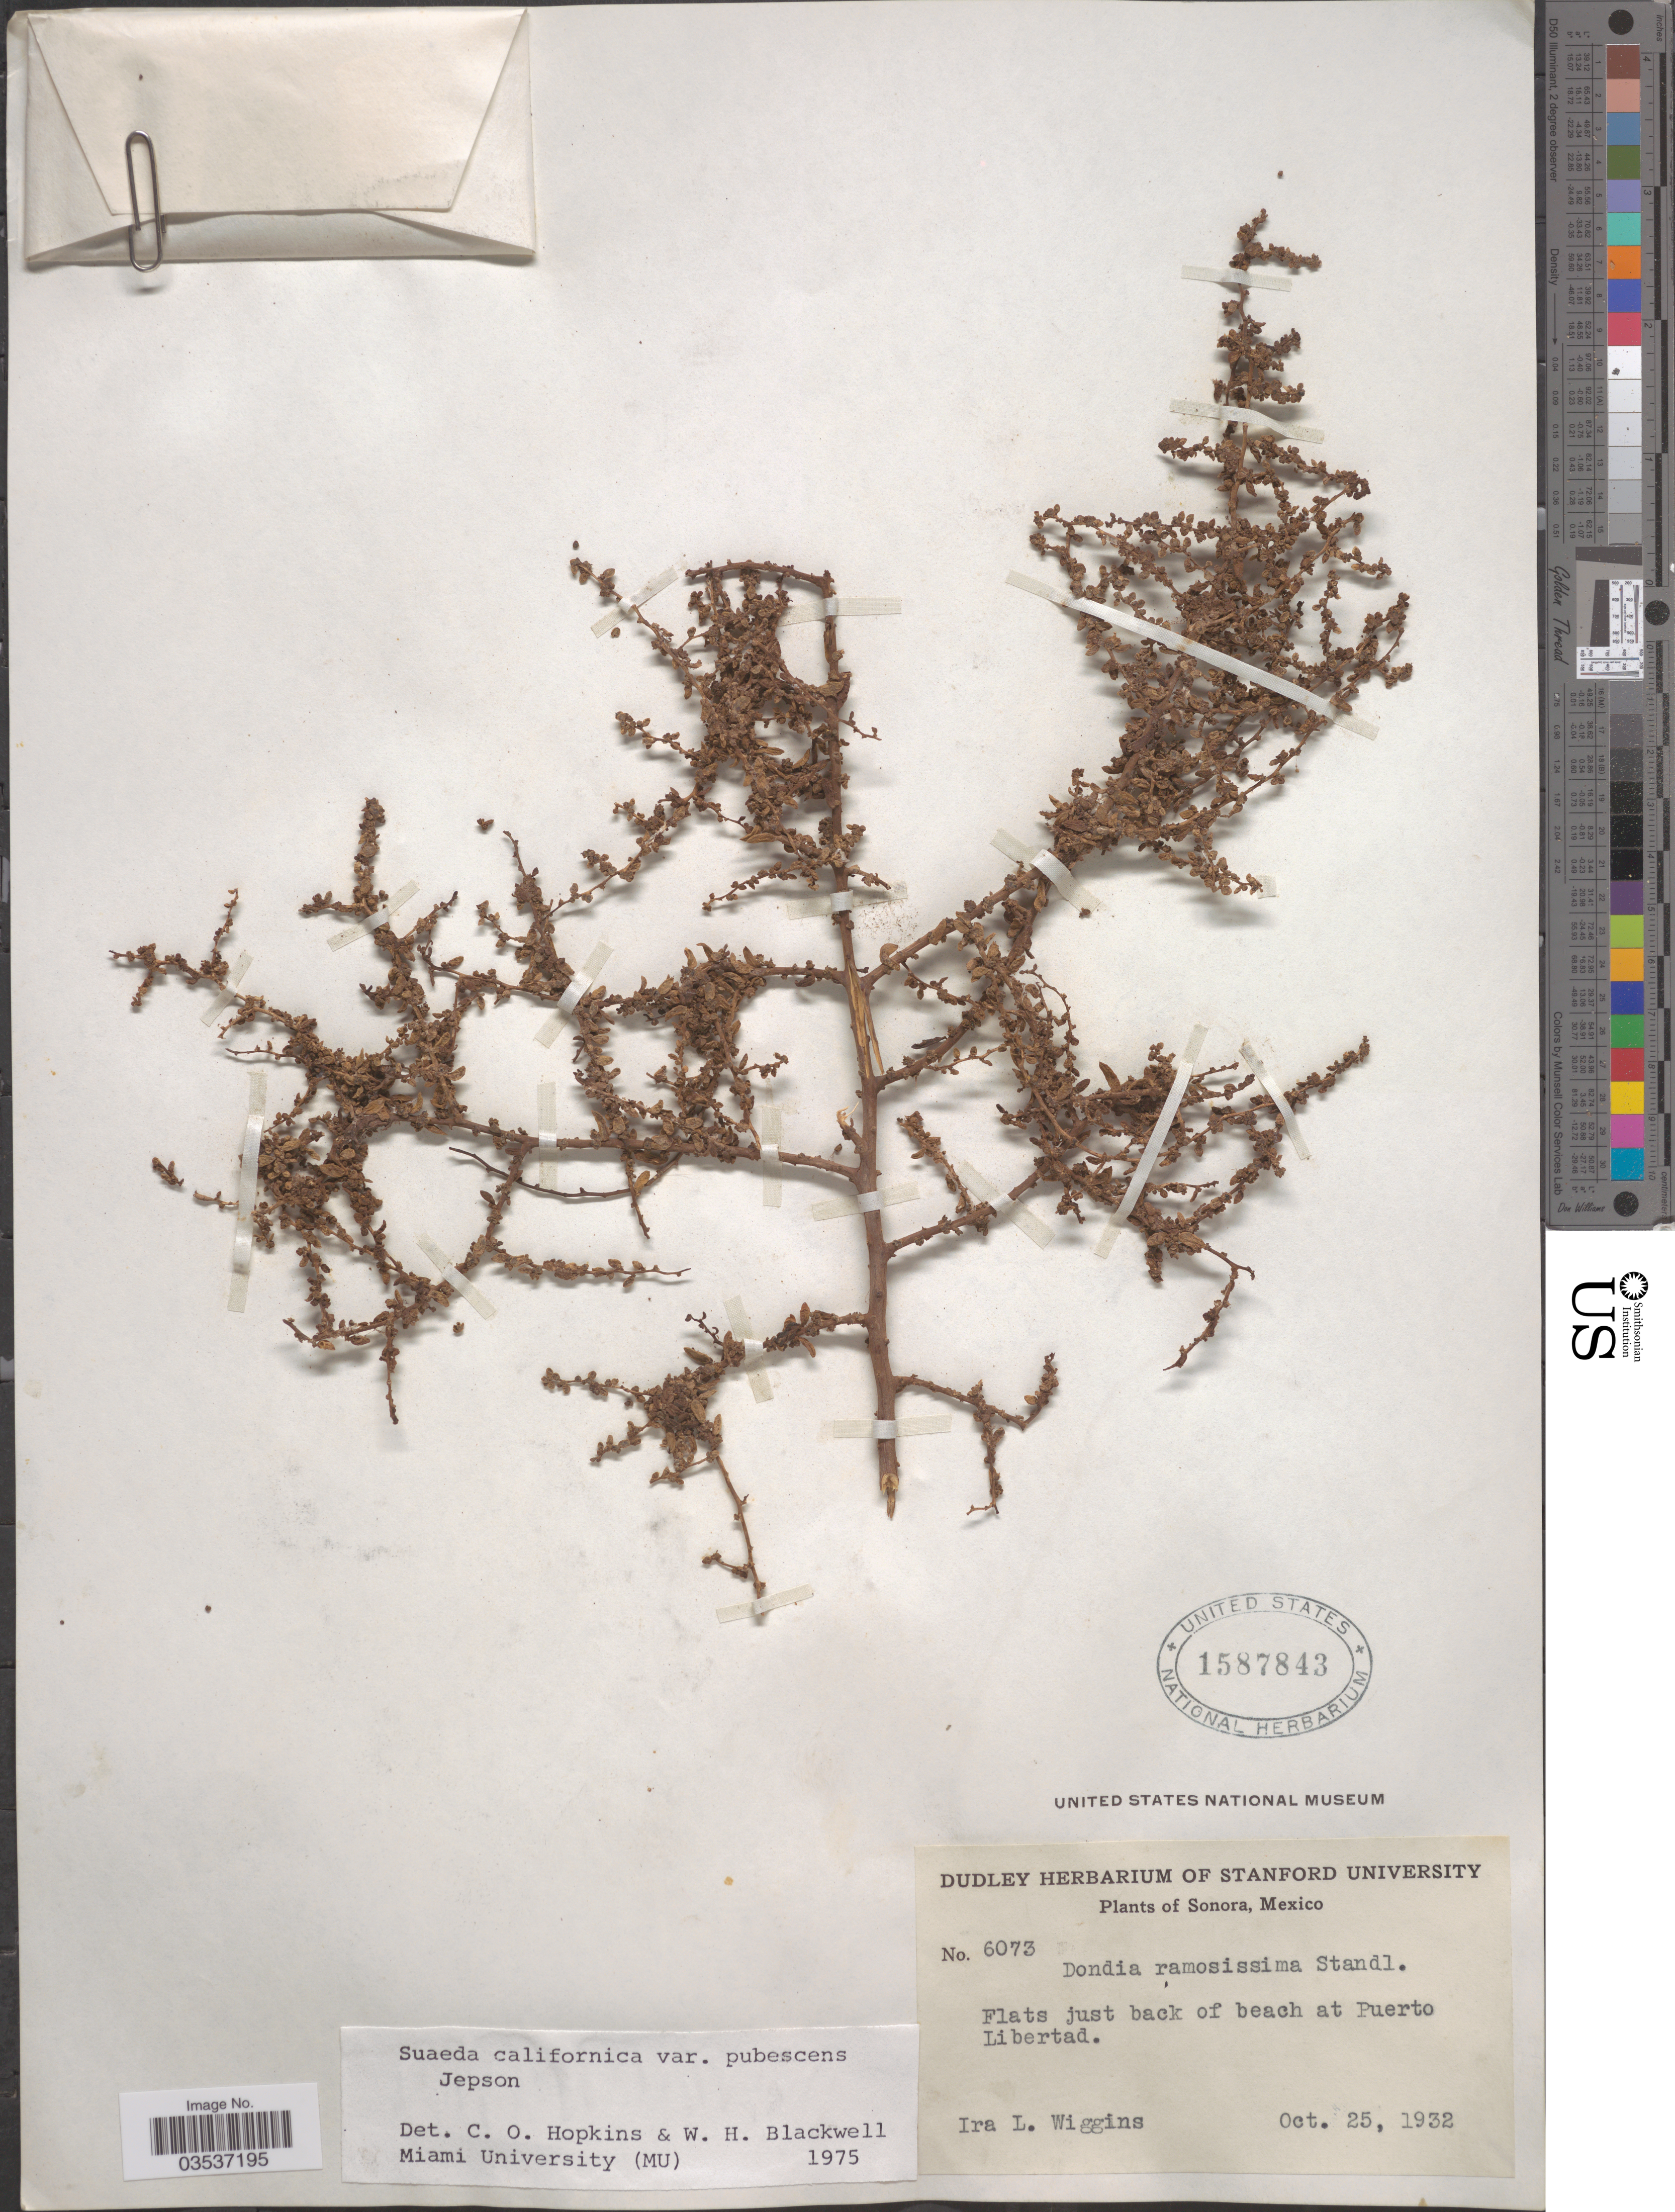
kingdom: Plantae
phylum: Tracheophyta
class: Magnoliopsida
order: Caryophyllales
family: Amaranthaceae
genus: Suaeda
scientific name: Suaeda californica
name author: S. Watson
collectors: I. L. Wiggins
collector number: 6073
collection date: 1932-10-25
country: Mexico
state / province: Sonora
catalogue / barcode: US 1587843